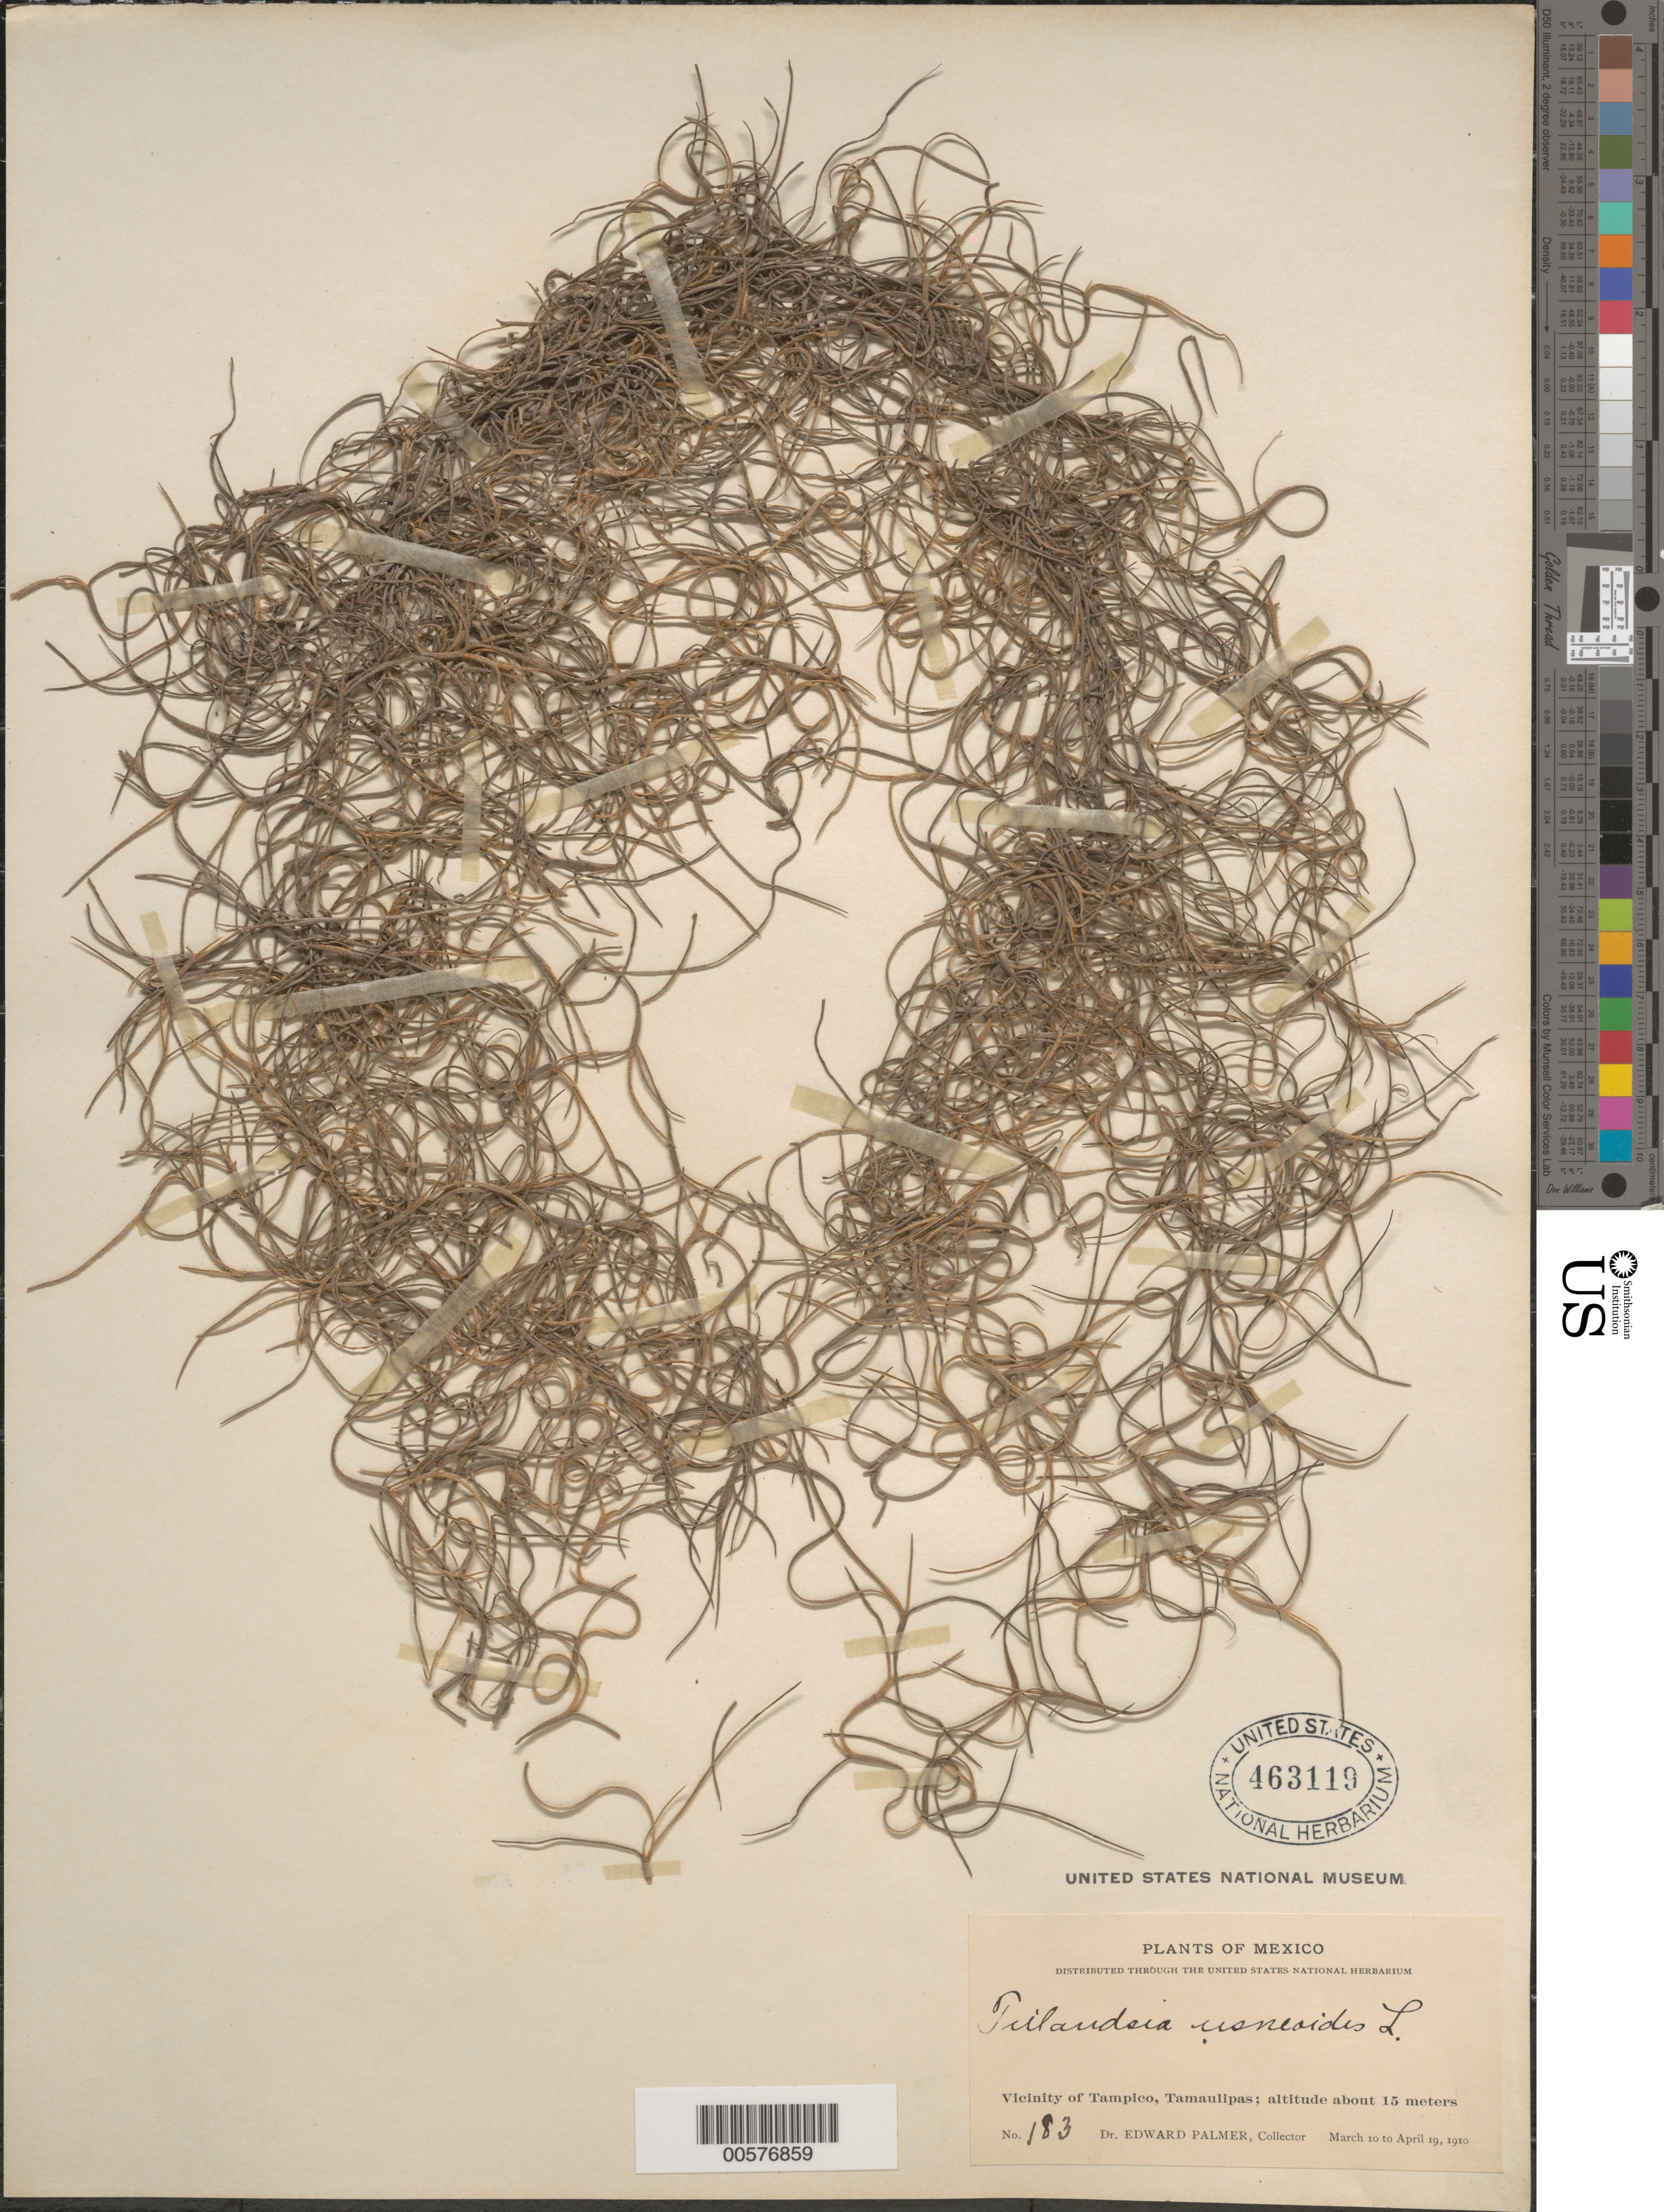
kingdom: Plantae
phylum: Tracheophyta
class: Liliopsida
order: Poales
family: Bromeliaceae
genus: Tillandsia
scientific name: Tillandsia usneoides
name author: (L.) L.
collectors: E. Palmer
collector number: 183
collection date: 1910-03-10/1910-04-19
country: Mexico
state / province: Tamaulipas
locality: Vicinity of Tampico, Tamaulipas.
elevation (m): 15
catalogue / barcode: US 463119